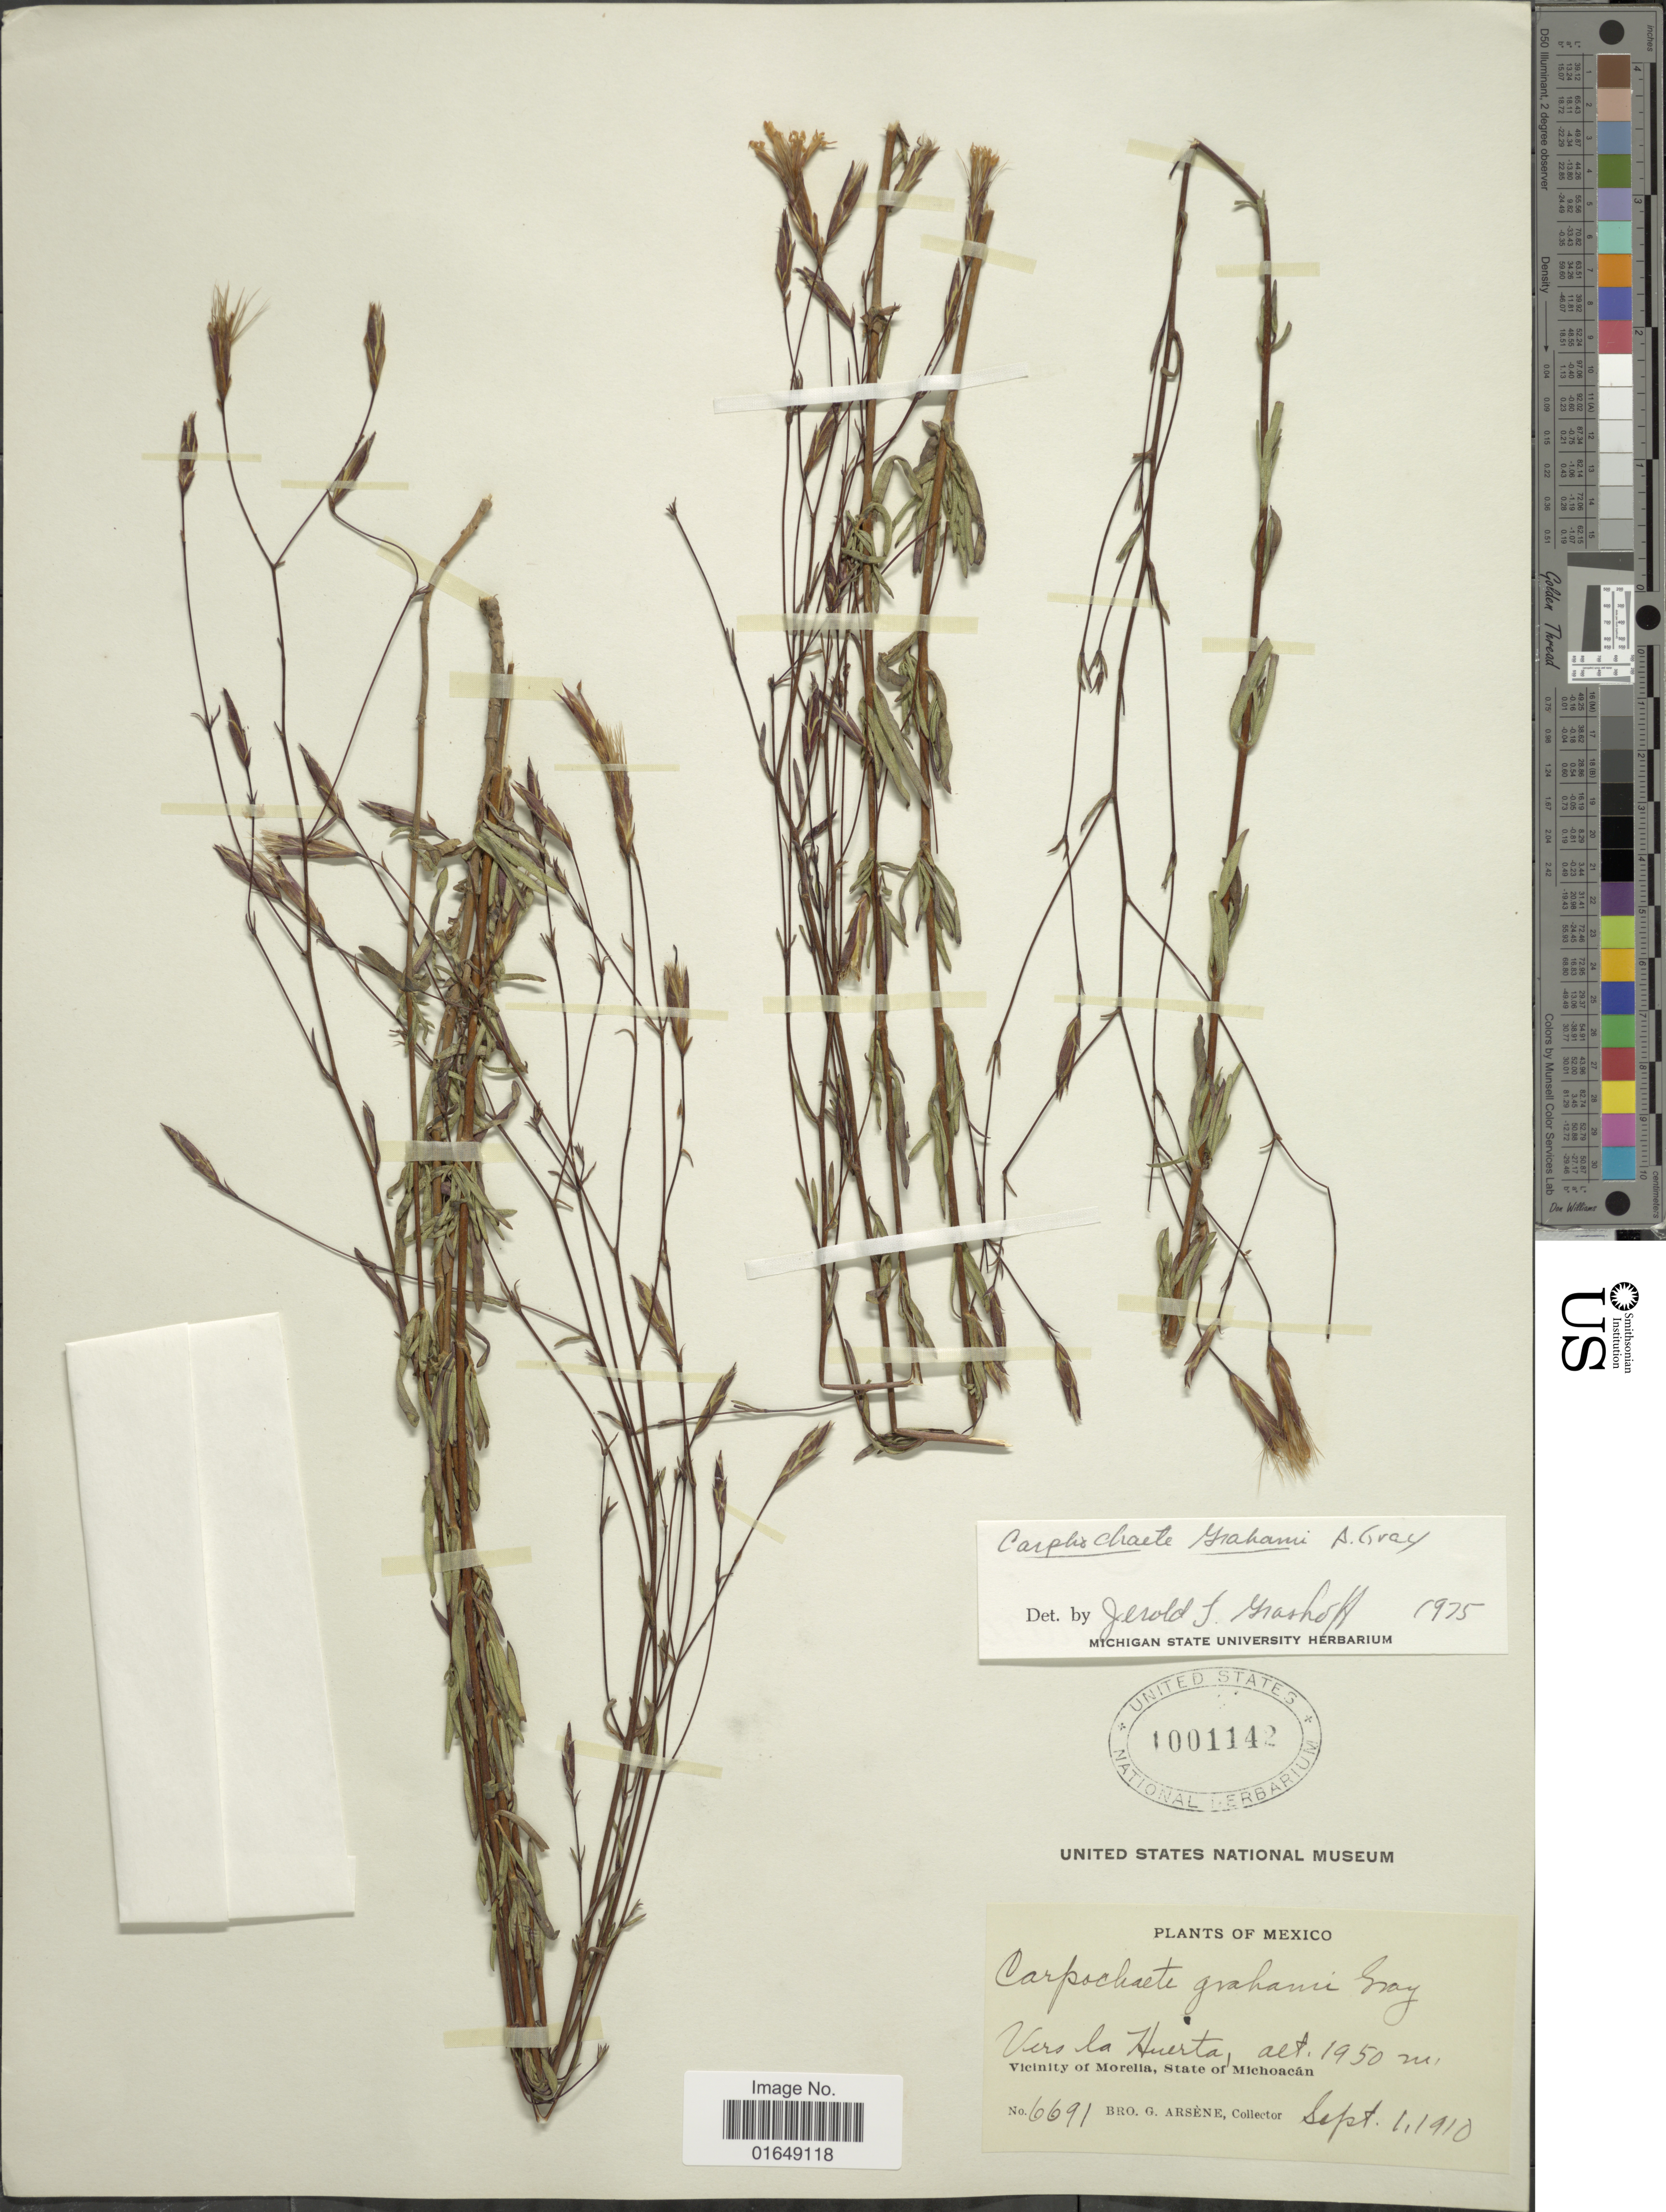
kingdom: Plantae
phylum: Tracheophyta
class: Magnoliopsida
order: Asterales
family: Asteraceae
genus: Carphochaete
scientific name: Carphochaete grahamii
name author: A. Gray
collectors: Bro. G. Arsène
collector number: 6691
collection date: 1910-09-01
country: Mexico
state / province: Michoacán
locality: Vers la Huerta, vicinity of Morelia.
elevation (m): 1950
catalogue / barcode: US 1001142